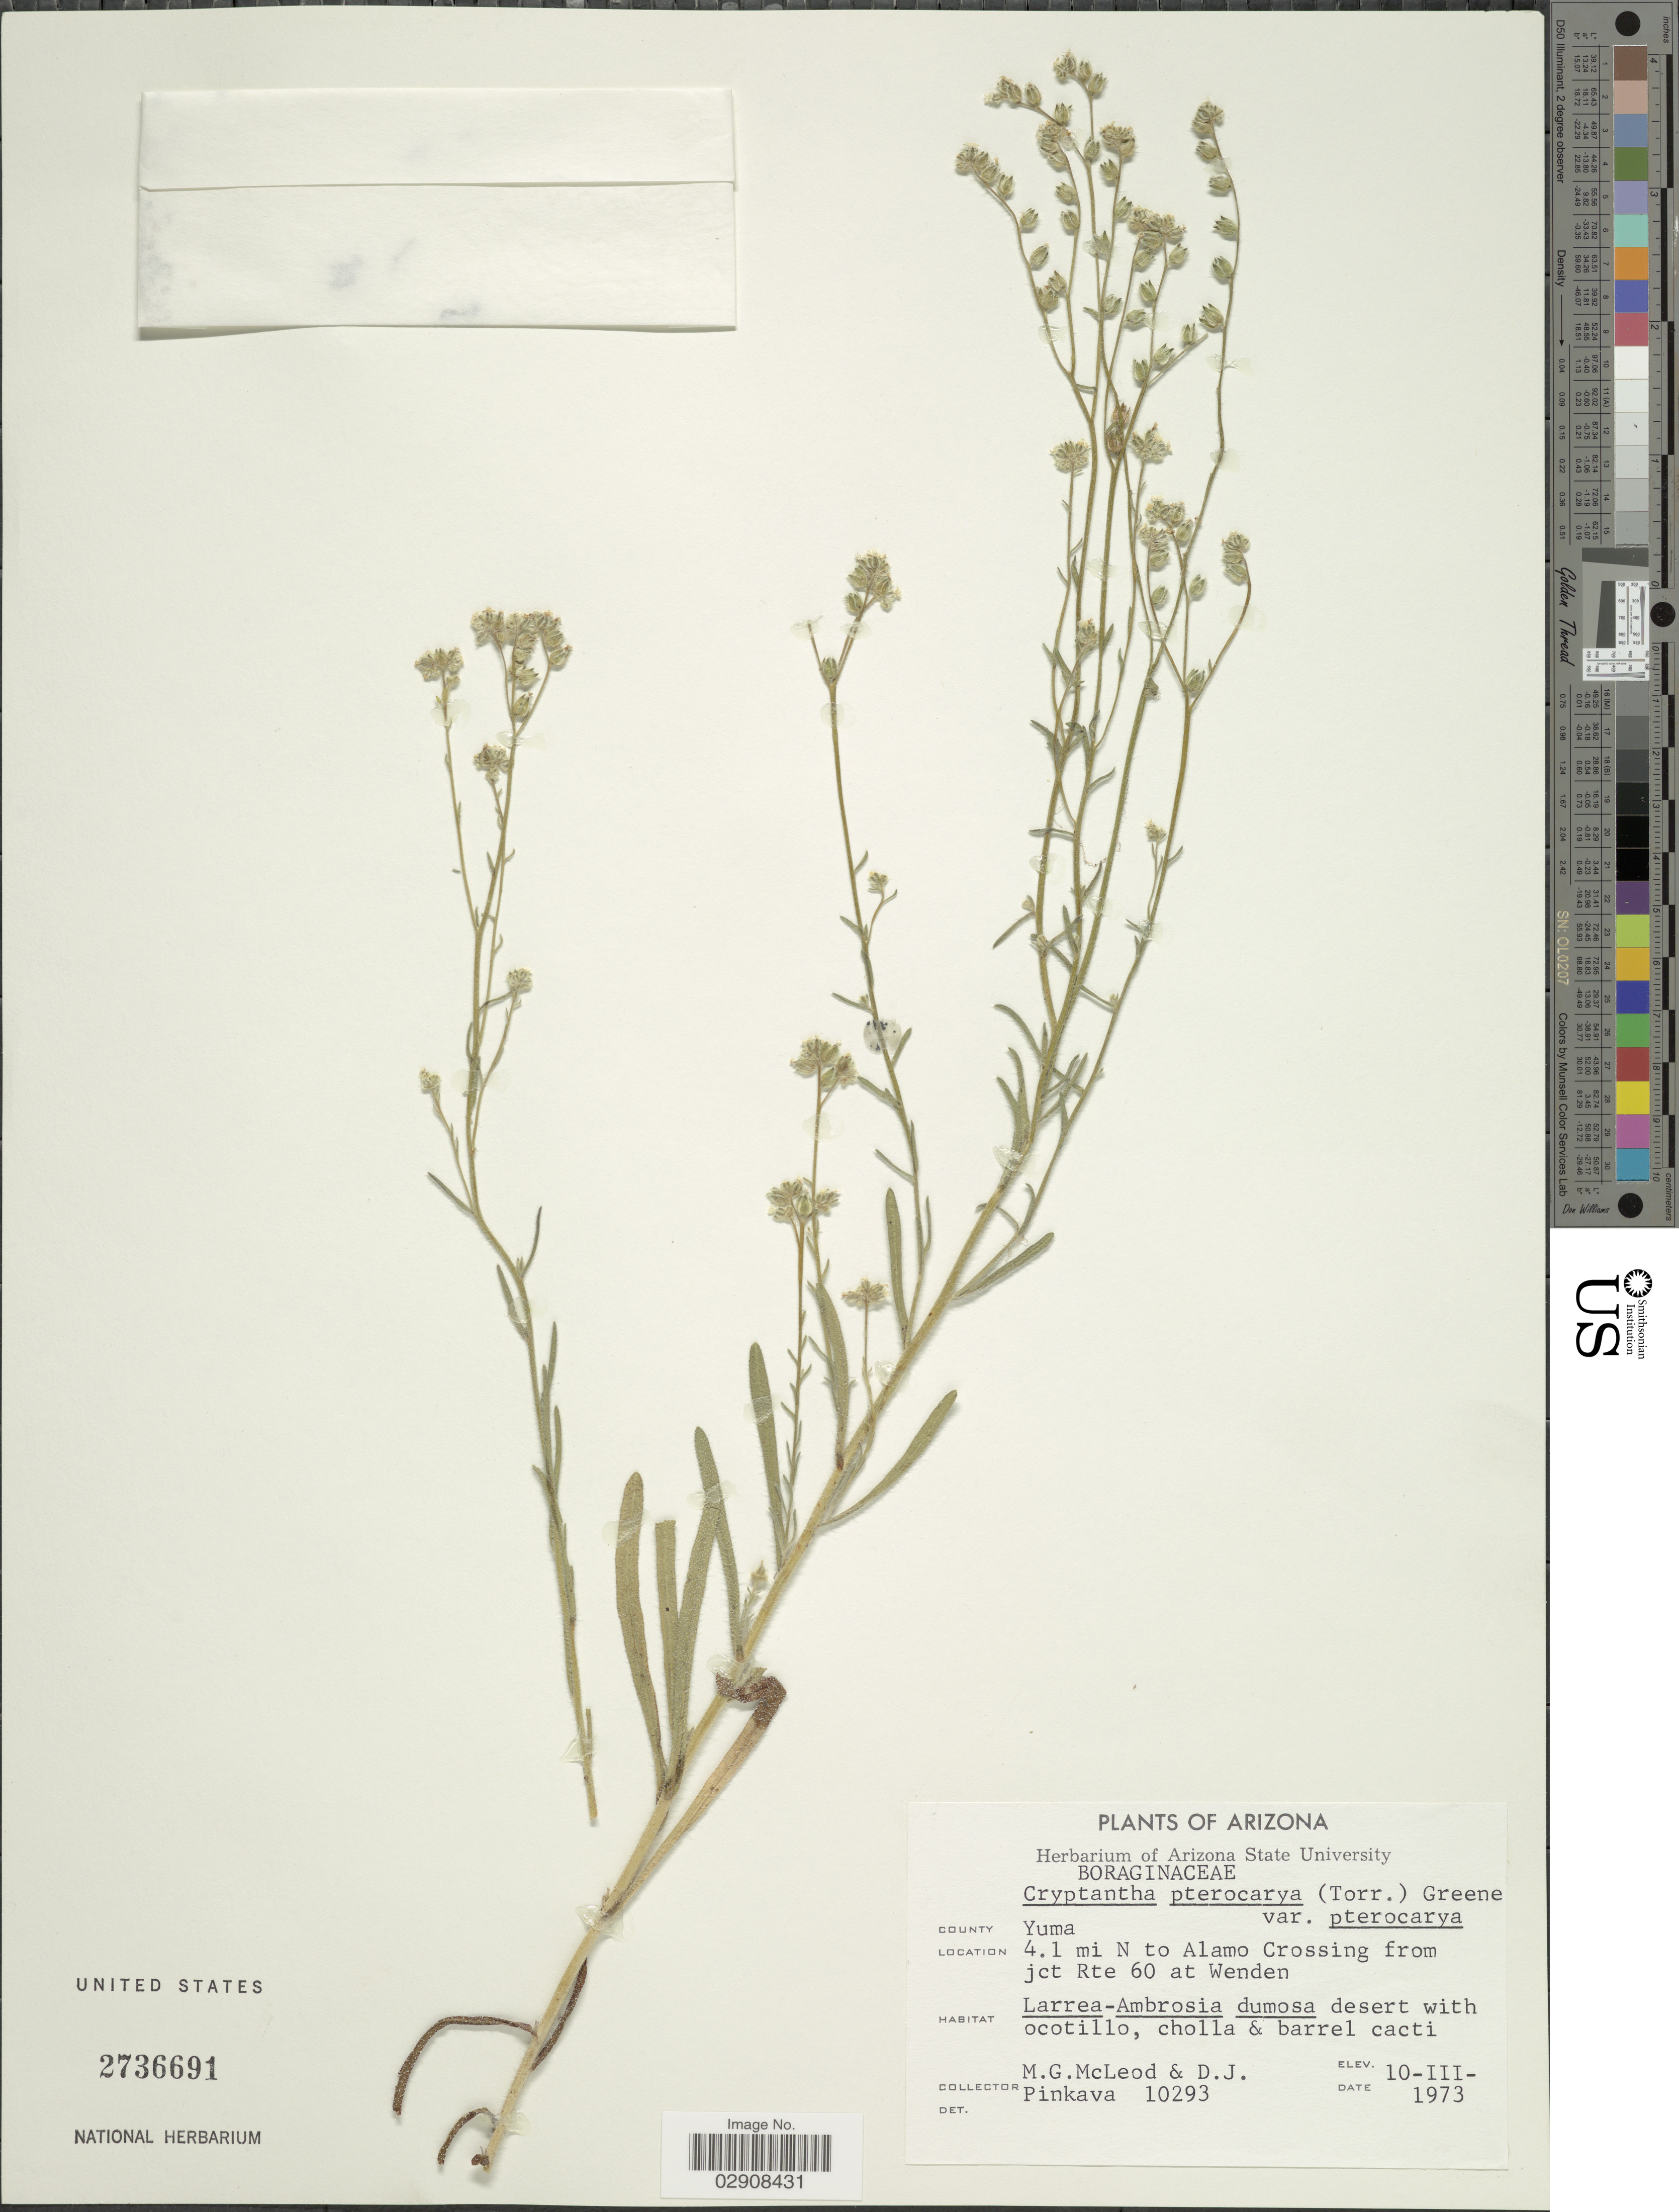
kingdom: Plantae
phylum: Tracheophyta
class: Magnoliopsida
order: Boraginales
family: Boraginaceae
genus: Cryptantha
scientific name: Cryptantha pterocarya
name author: (Torr.) Greene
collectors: M. McLeod & D. J. Pinkava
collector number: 10293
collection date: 1973-03-10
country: United States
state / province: Arizona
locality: County Yuma. 4.1 mi N to Alamo Crossing from jct Rte 60 at Wenden.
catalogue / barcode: US 2736691